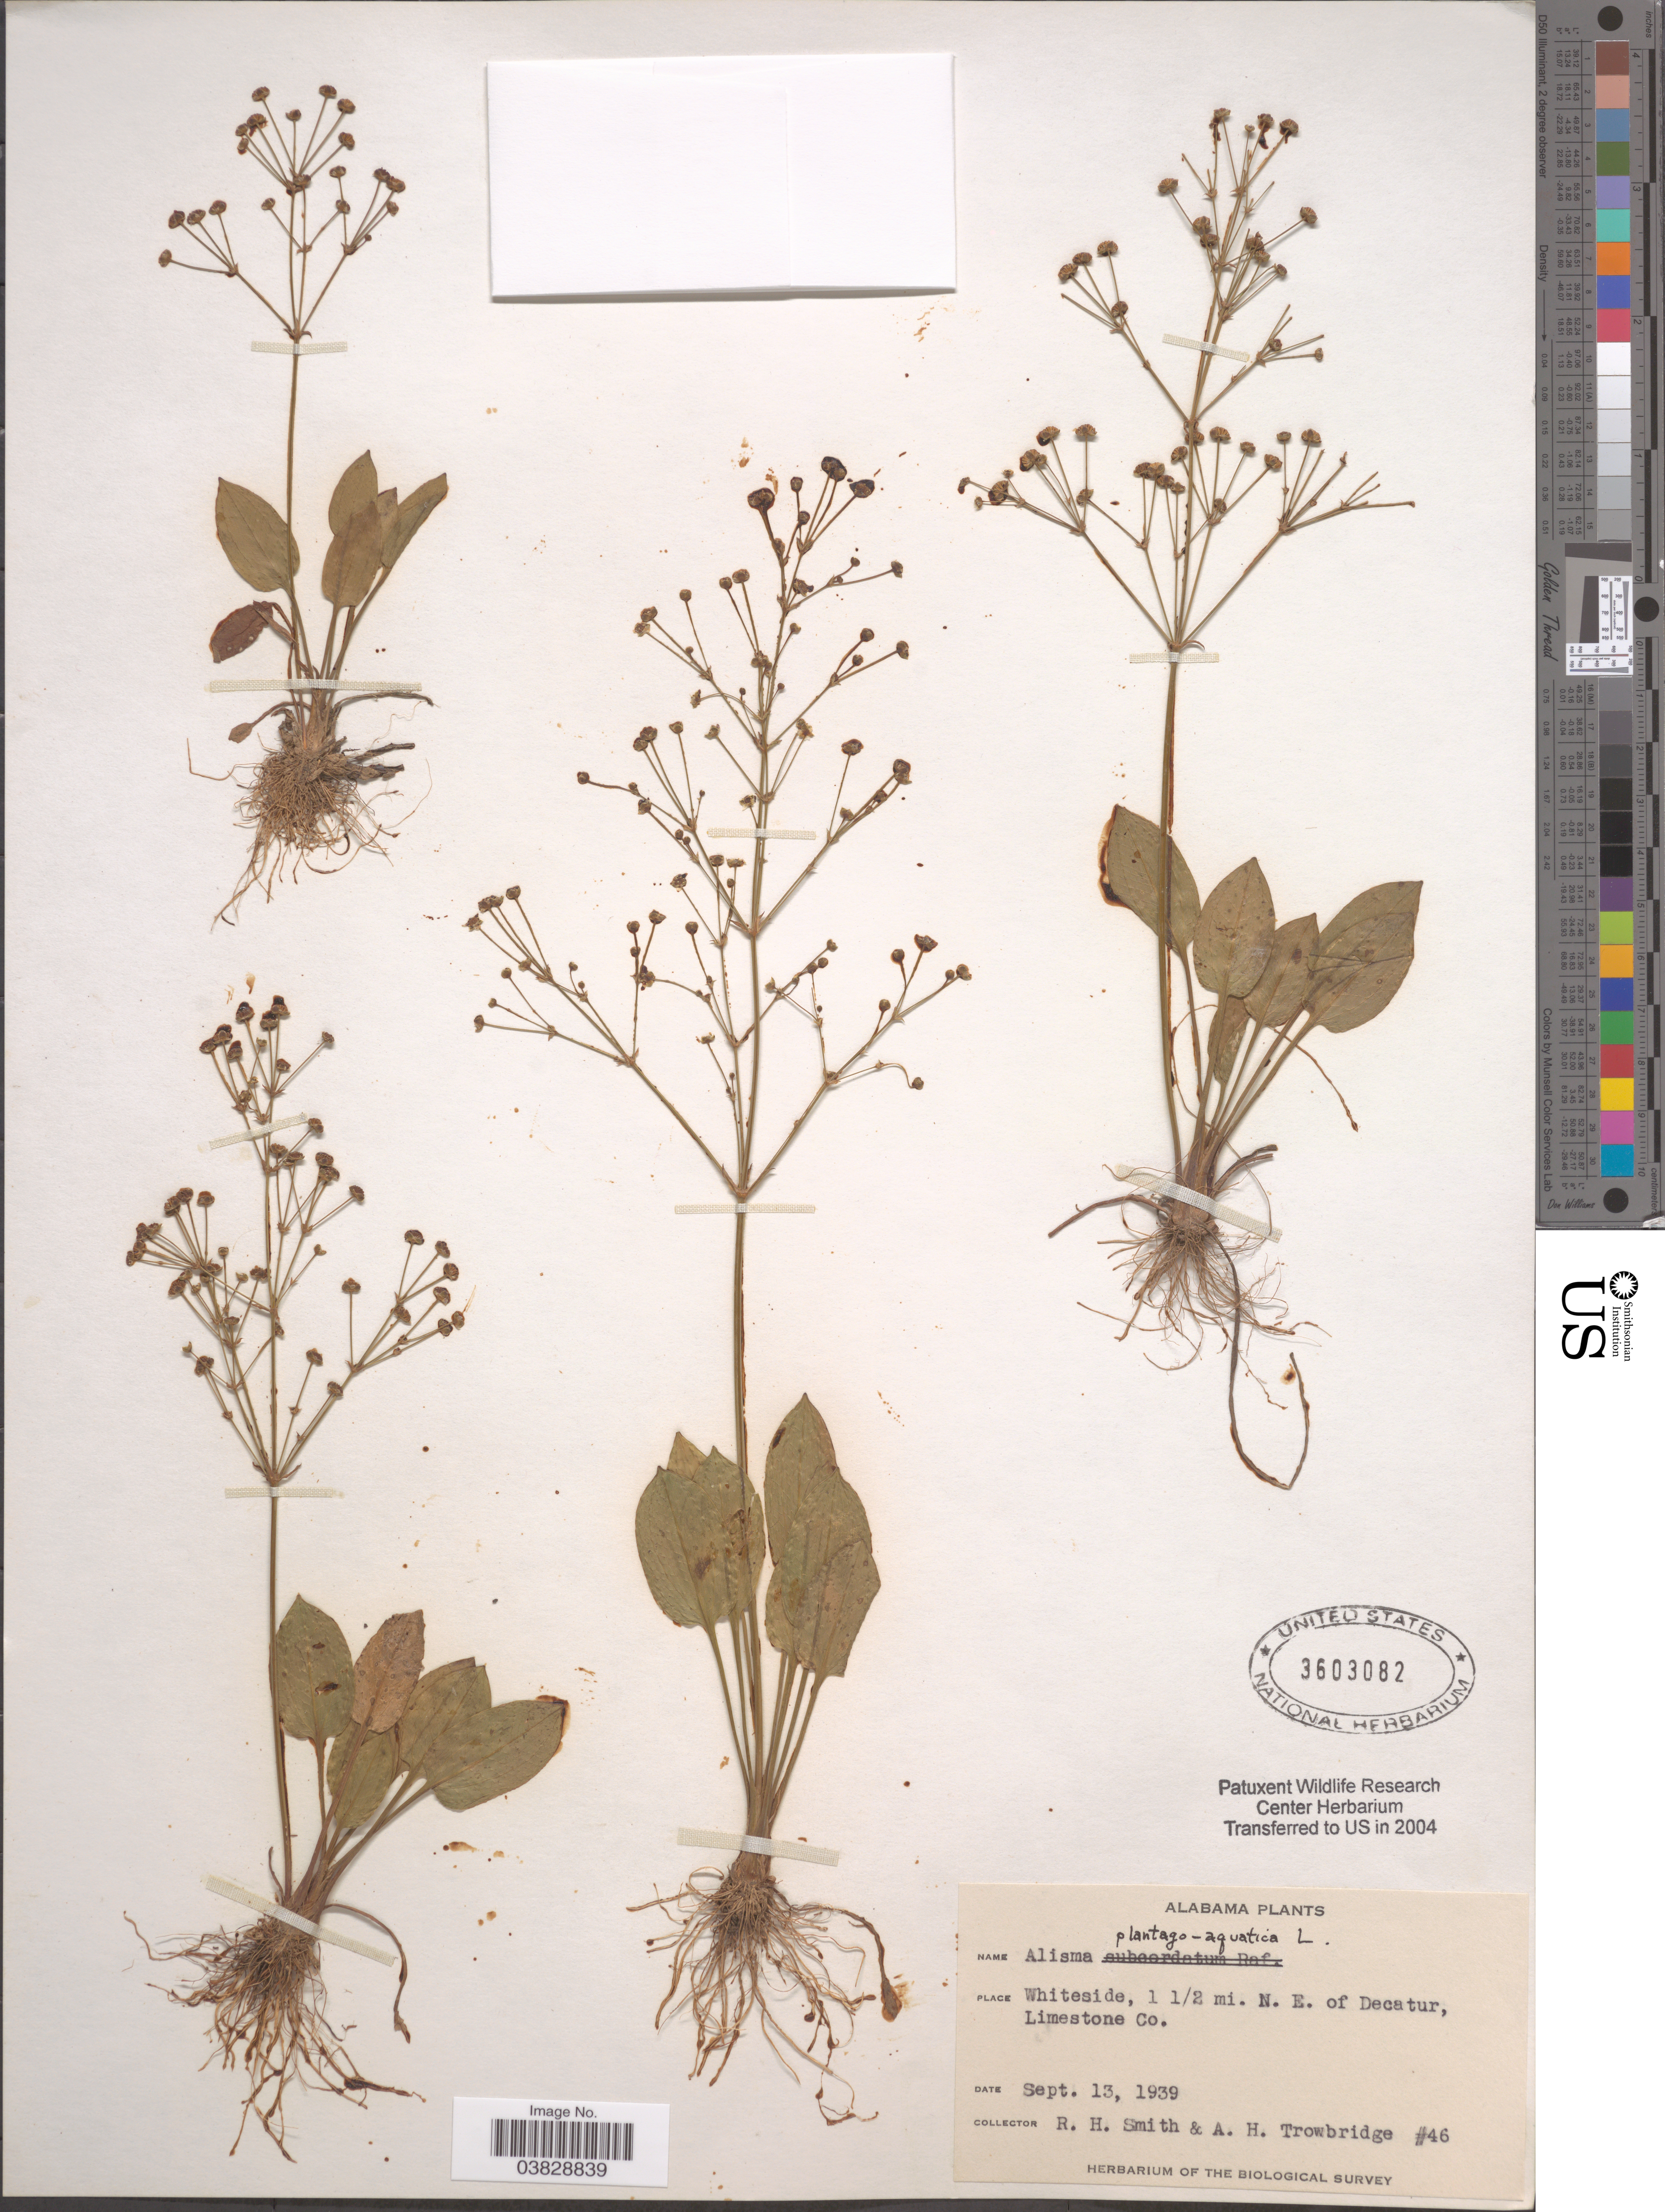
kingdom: Plantae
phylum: Tracheophyta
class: Liliopsida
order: Alismatales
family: Alismataceae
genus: Alisma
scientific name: Alisma brevipes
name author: Greene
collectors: R. H. Smith & A. H. Trowbridge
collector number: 46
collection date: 1939-09-13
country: United States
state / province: Alabama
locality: Whiteside, 1 1/2 mi. N. E. of Decatur, Limestone Co.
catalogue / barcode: US 3603082